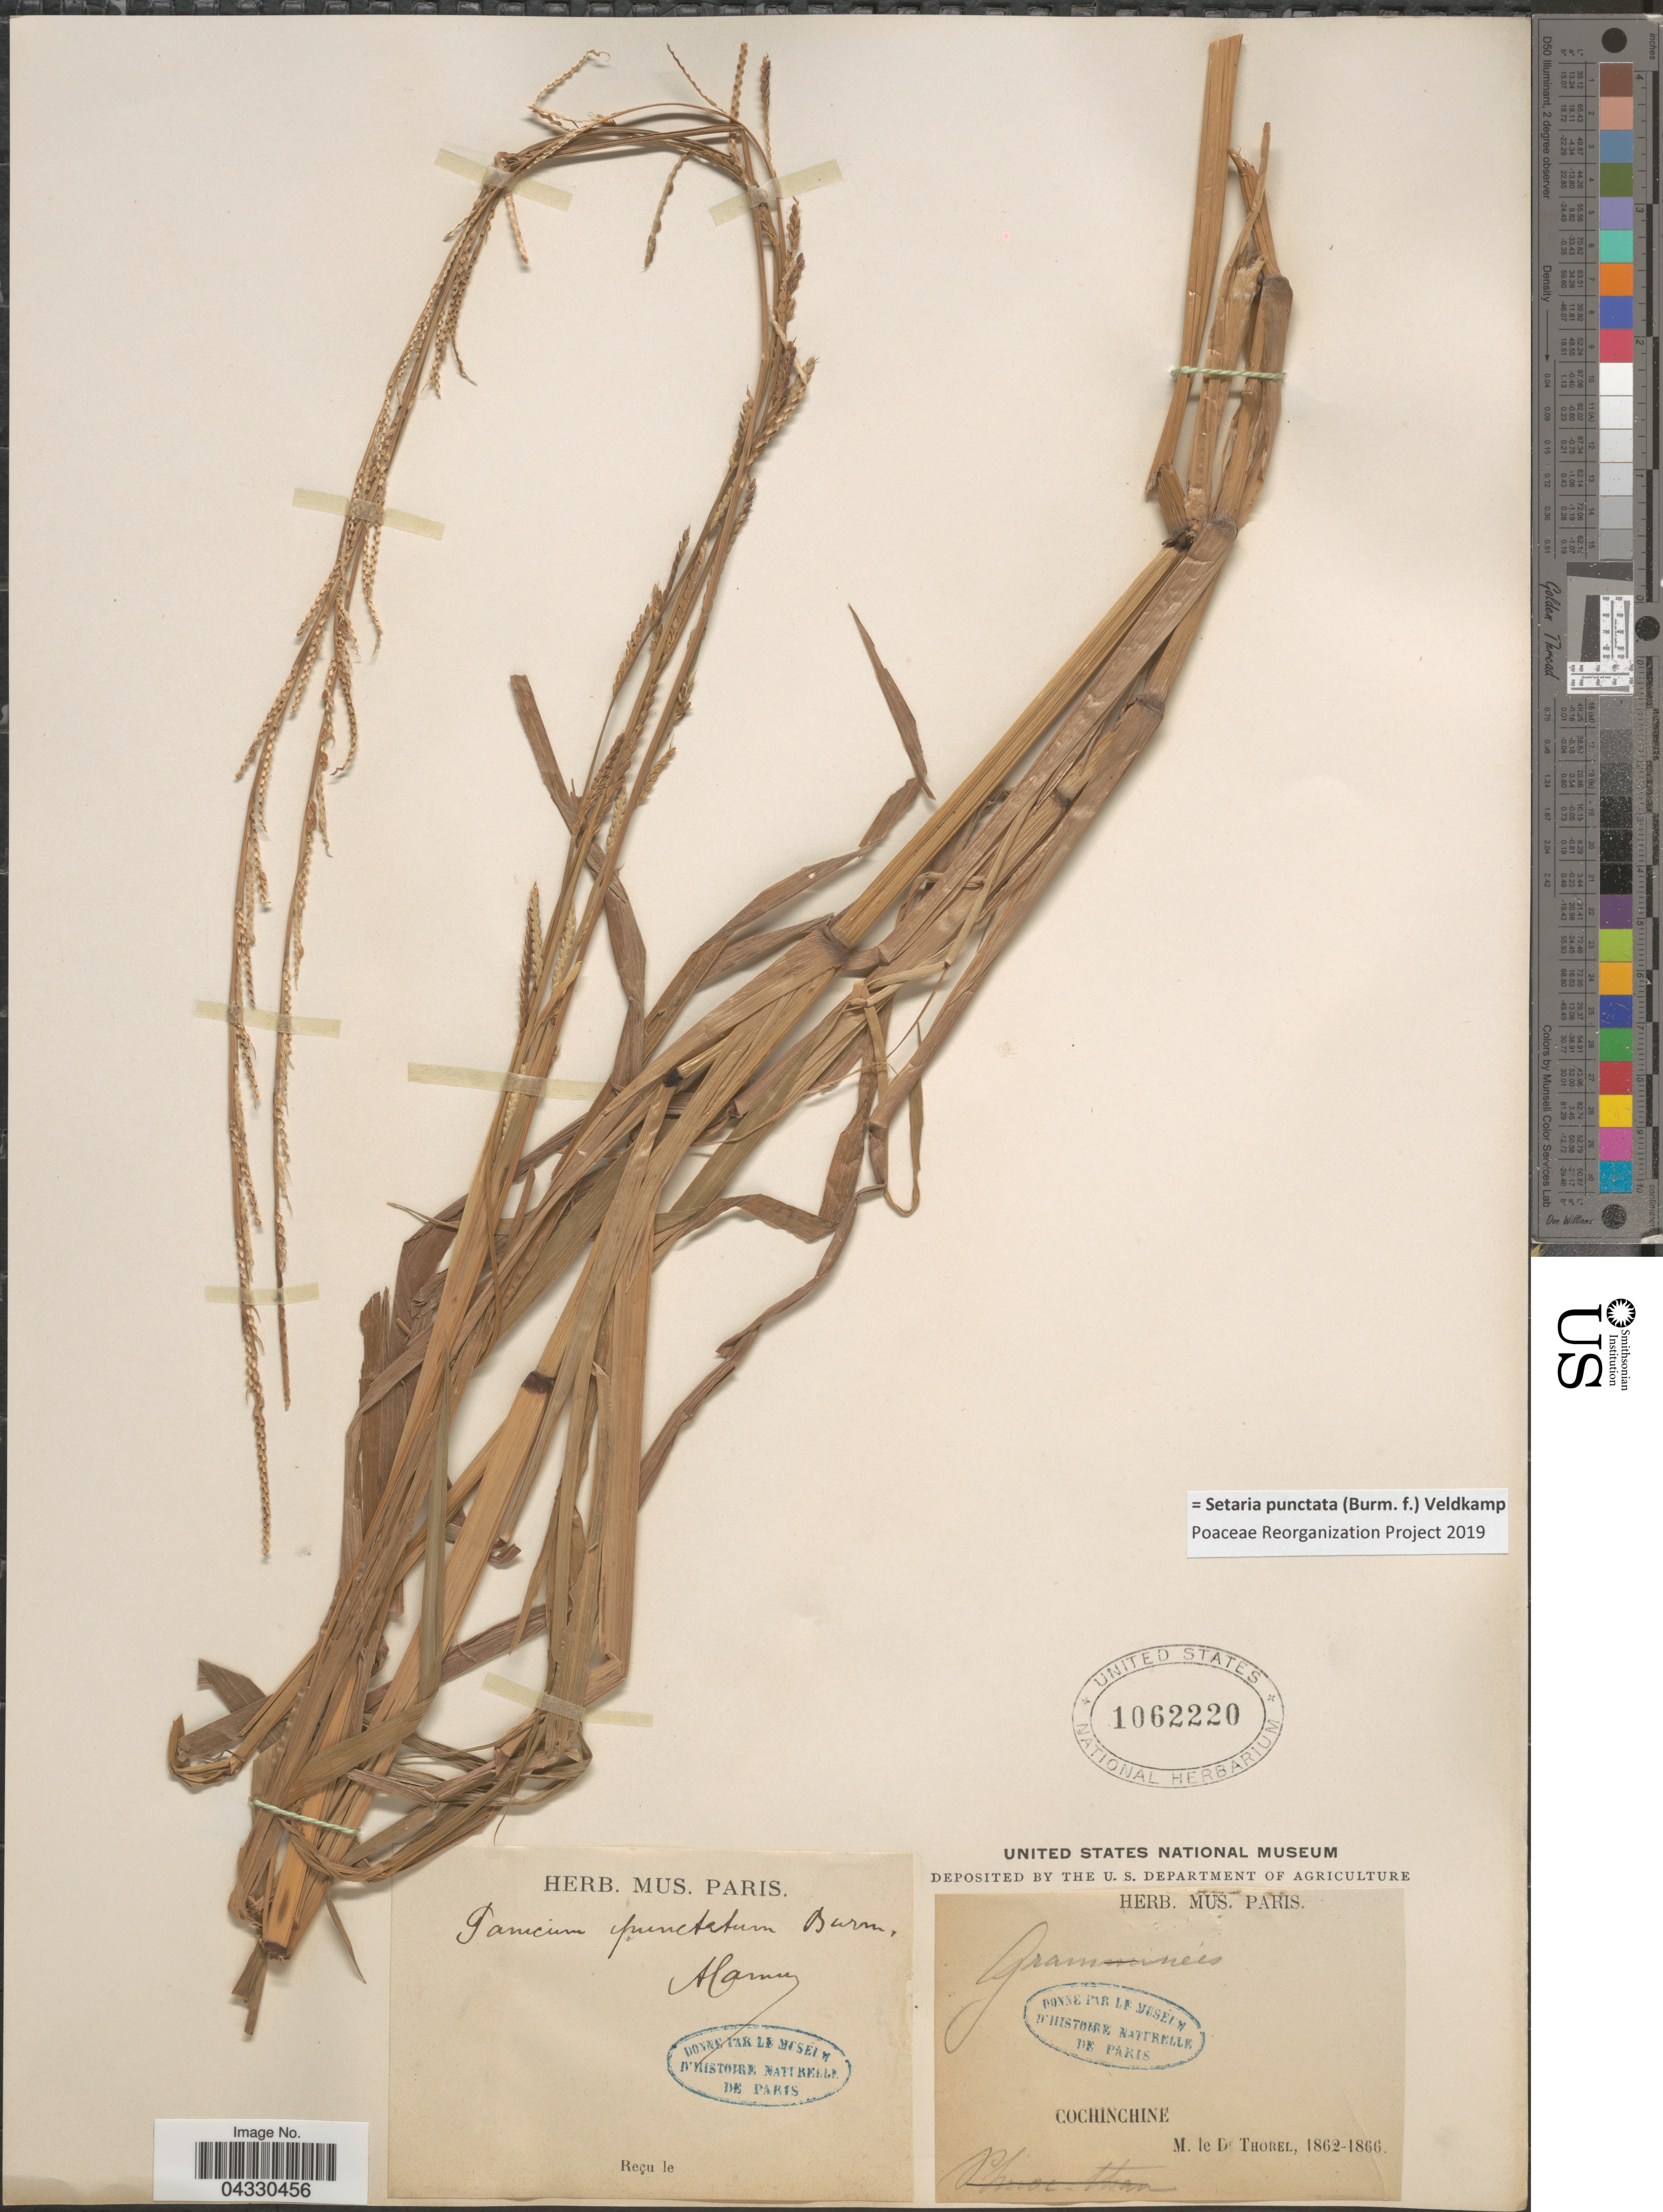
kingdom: Plantae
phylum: Tracheophyta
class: Liliopsida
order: Poales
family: Poaceae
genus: Setaria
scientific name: Setaria punctata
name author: (Burm. f.) Veldkamp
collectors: Thorel, M. "M. [=Monsieur] Thorel" DO NOT USE (error for C. Thorel)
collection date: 1862/1866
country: Vietnam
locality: Cochinchine.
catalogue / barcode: US 1062220